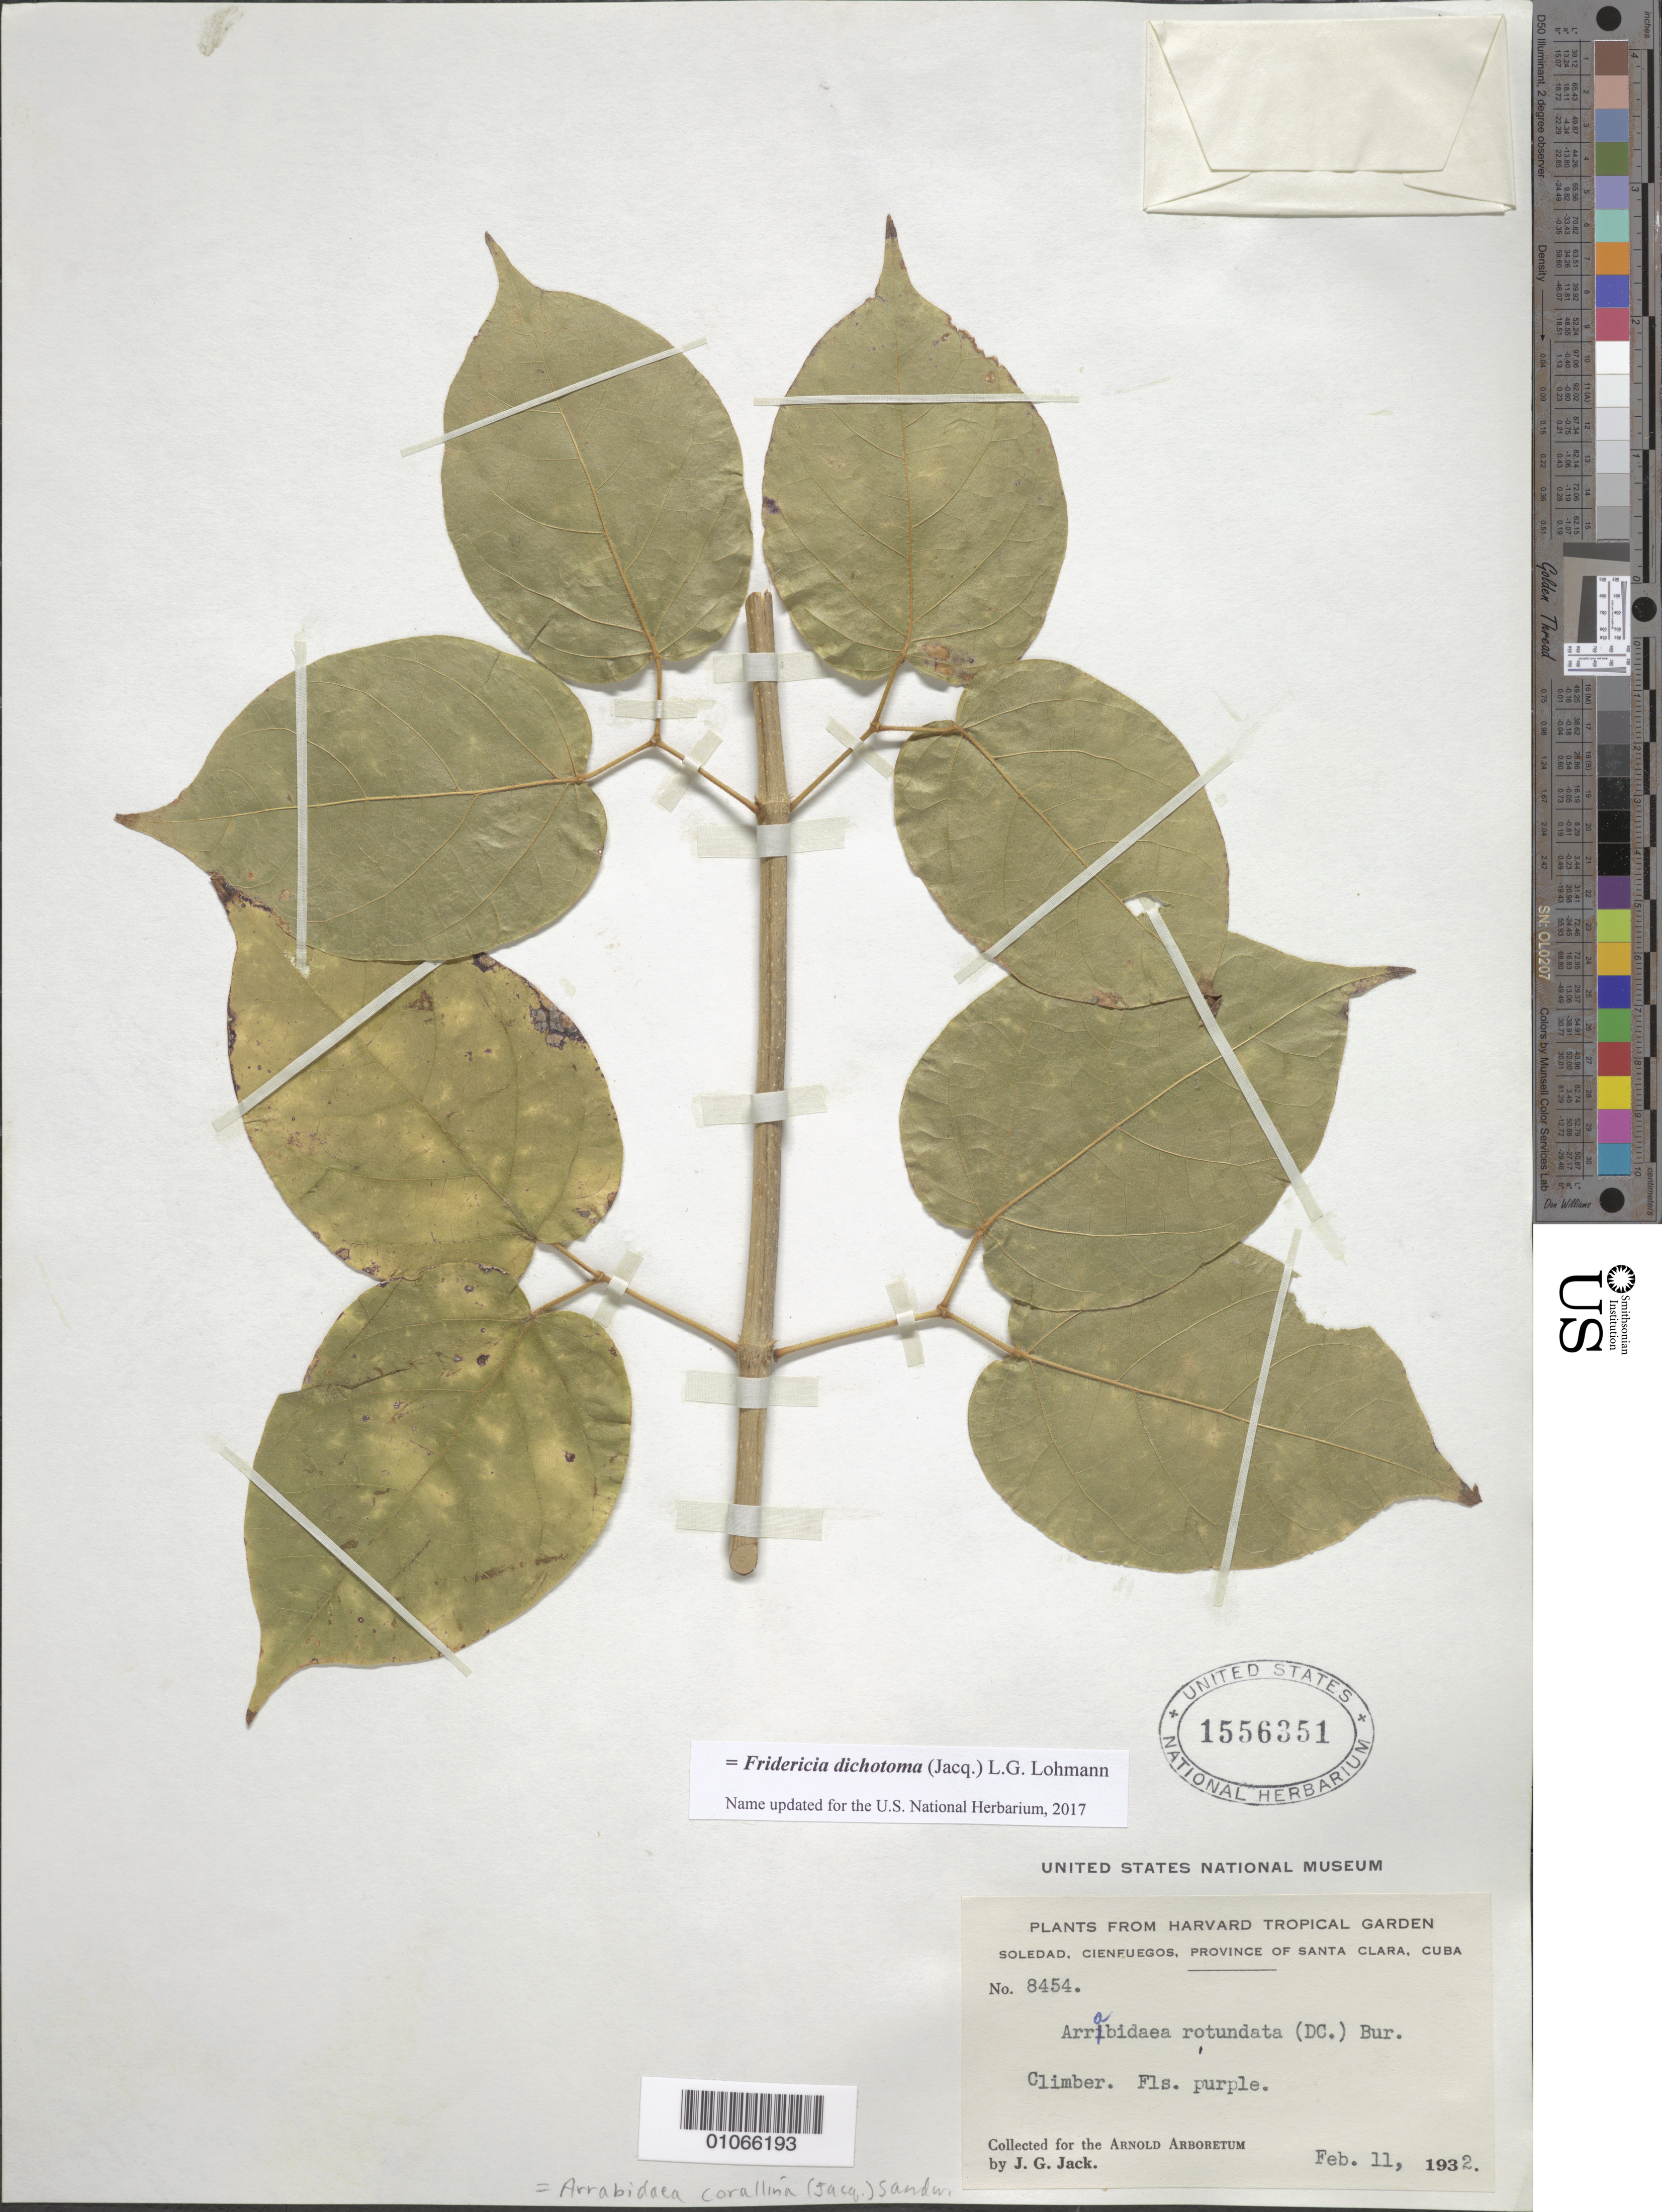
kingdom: Plantae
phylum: Tracheophyta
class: Magnoliopsida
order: Lamiales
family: Bignoniaceae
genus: Fridericia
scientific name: Fridericia dichotoma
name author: (Jacq.) L.G. Lohmann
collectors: J. G. Jack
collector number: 8454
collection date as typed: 11 Feb 1932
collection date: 1932-02-11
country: Cuba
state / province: Cienfuegos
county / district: Santa Clara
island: Cuba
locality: Soledad, Cienfuegos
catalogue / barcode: US 1556351